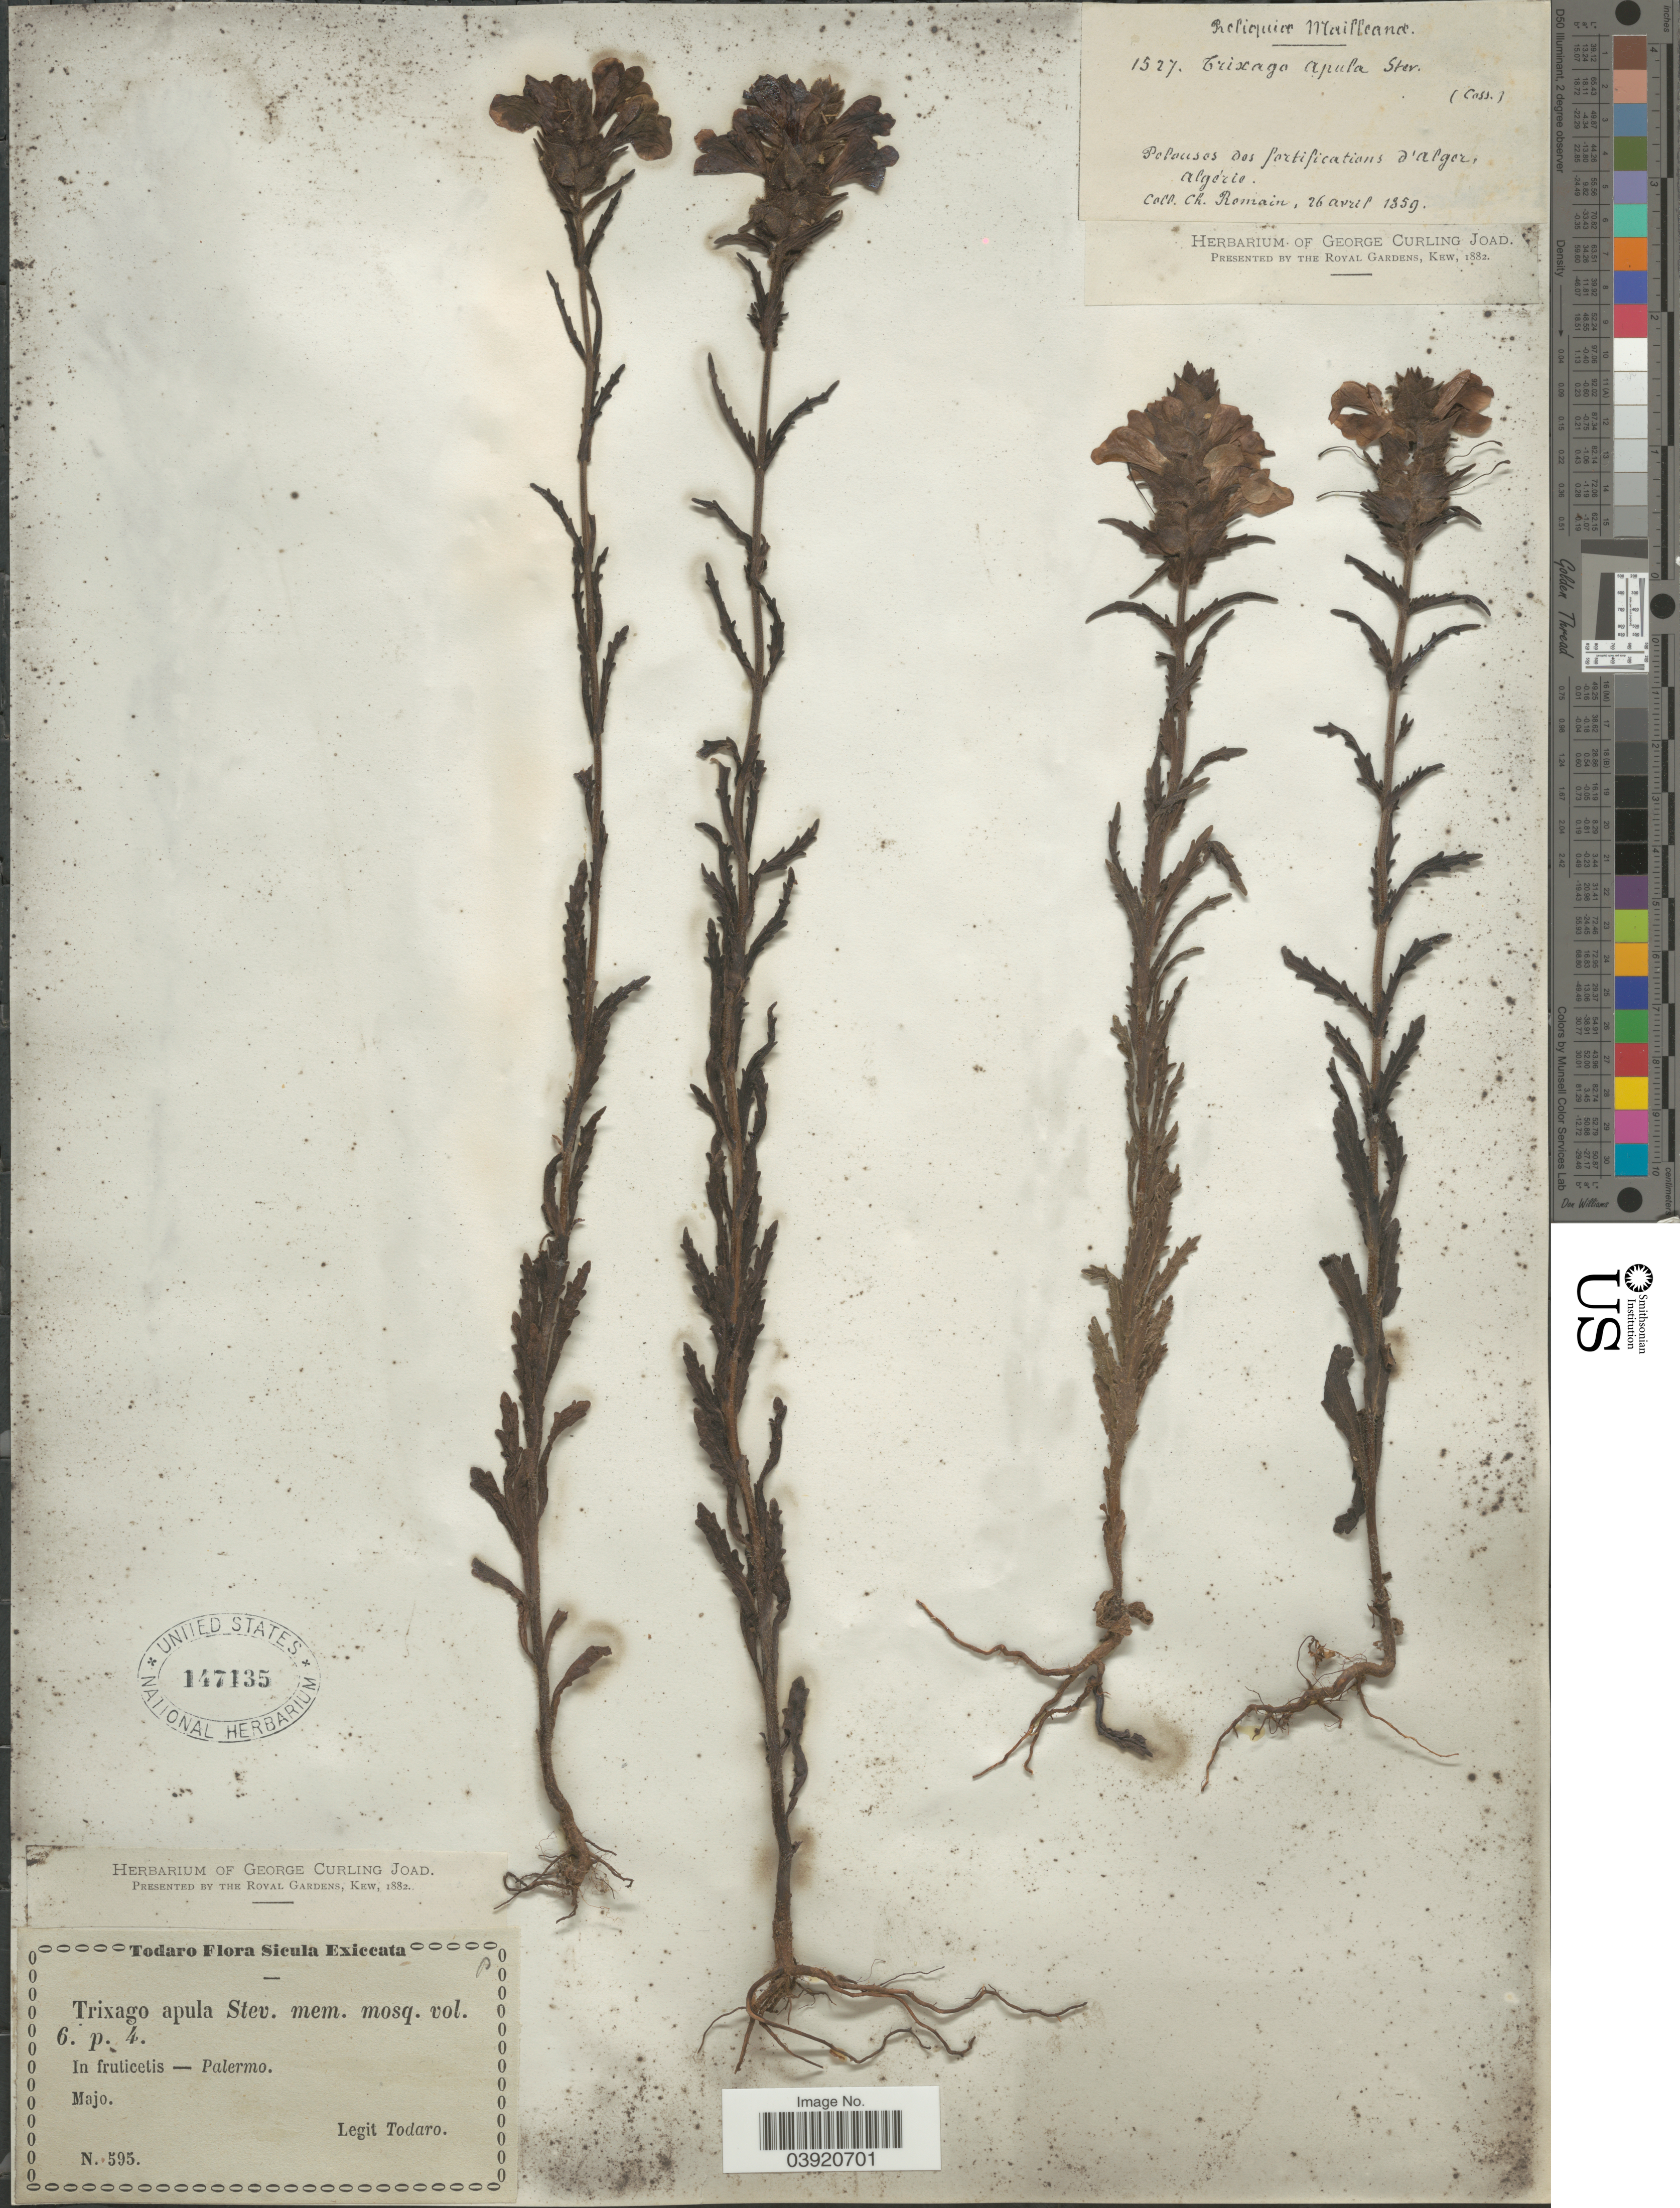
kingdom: Plantae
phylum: Tracheophyta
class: Magnoliopsida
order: Lamiales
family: Orobanchaceae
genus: Trixago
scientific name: Trixago apula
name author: Steven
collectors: Todaro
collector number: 595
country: Italy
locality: Sicula. Palermo.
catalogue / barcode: US 147135